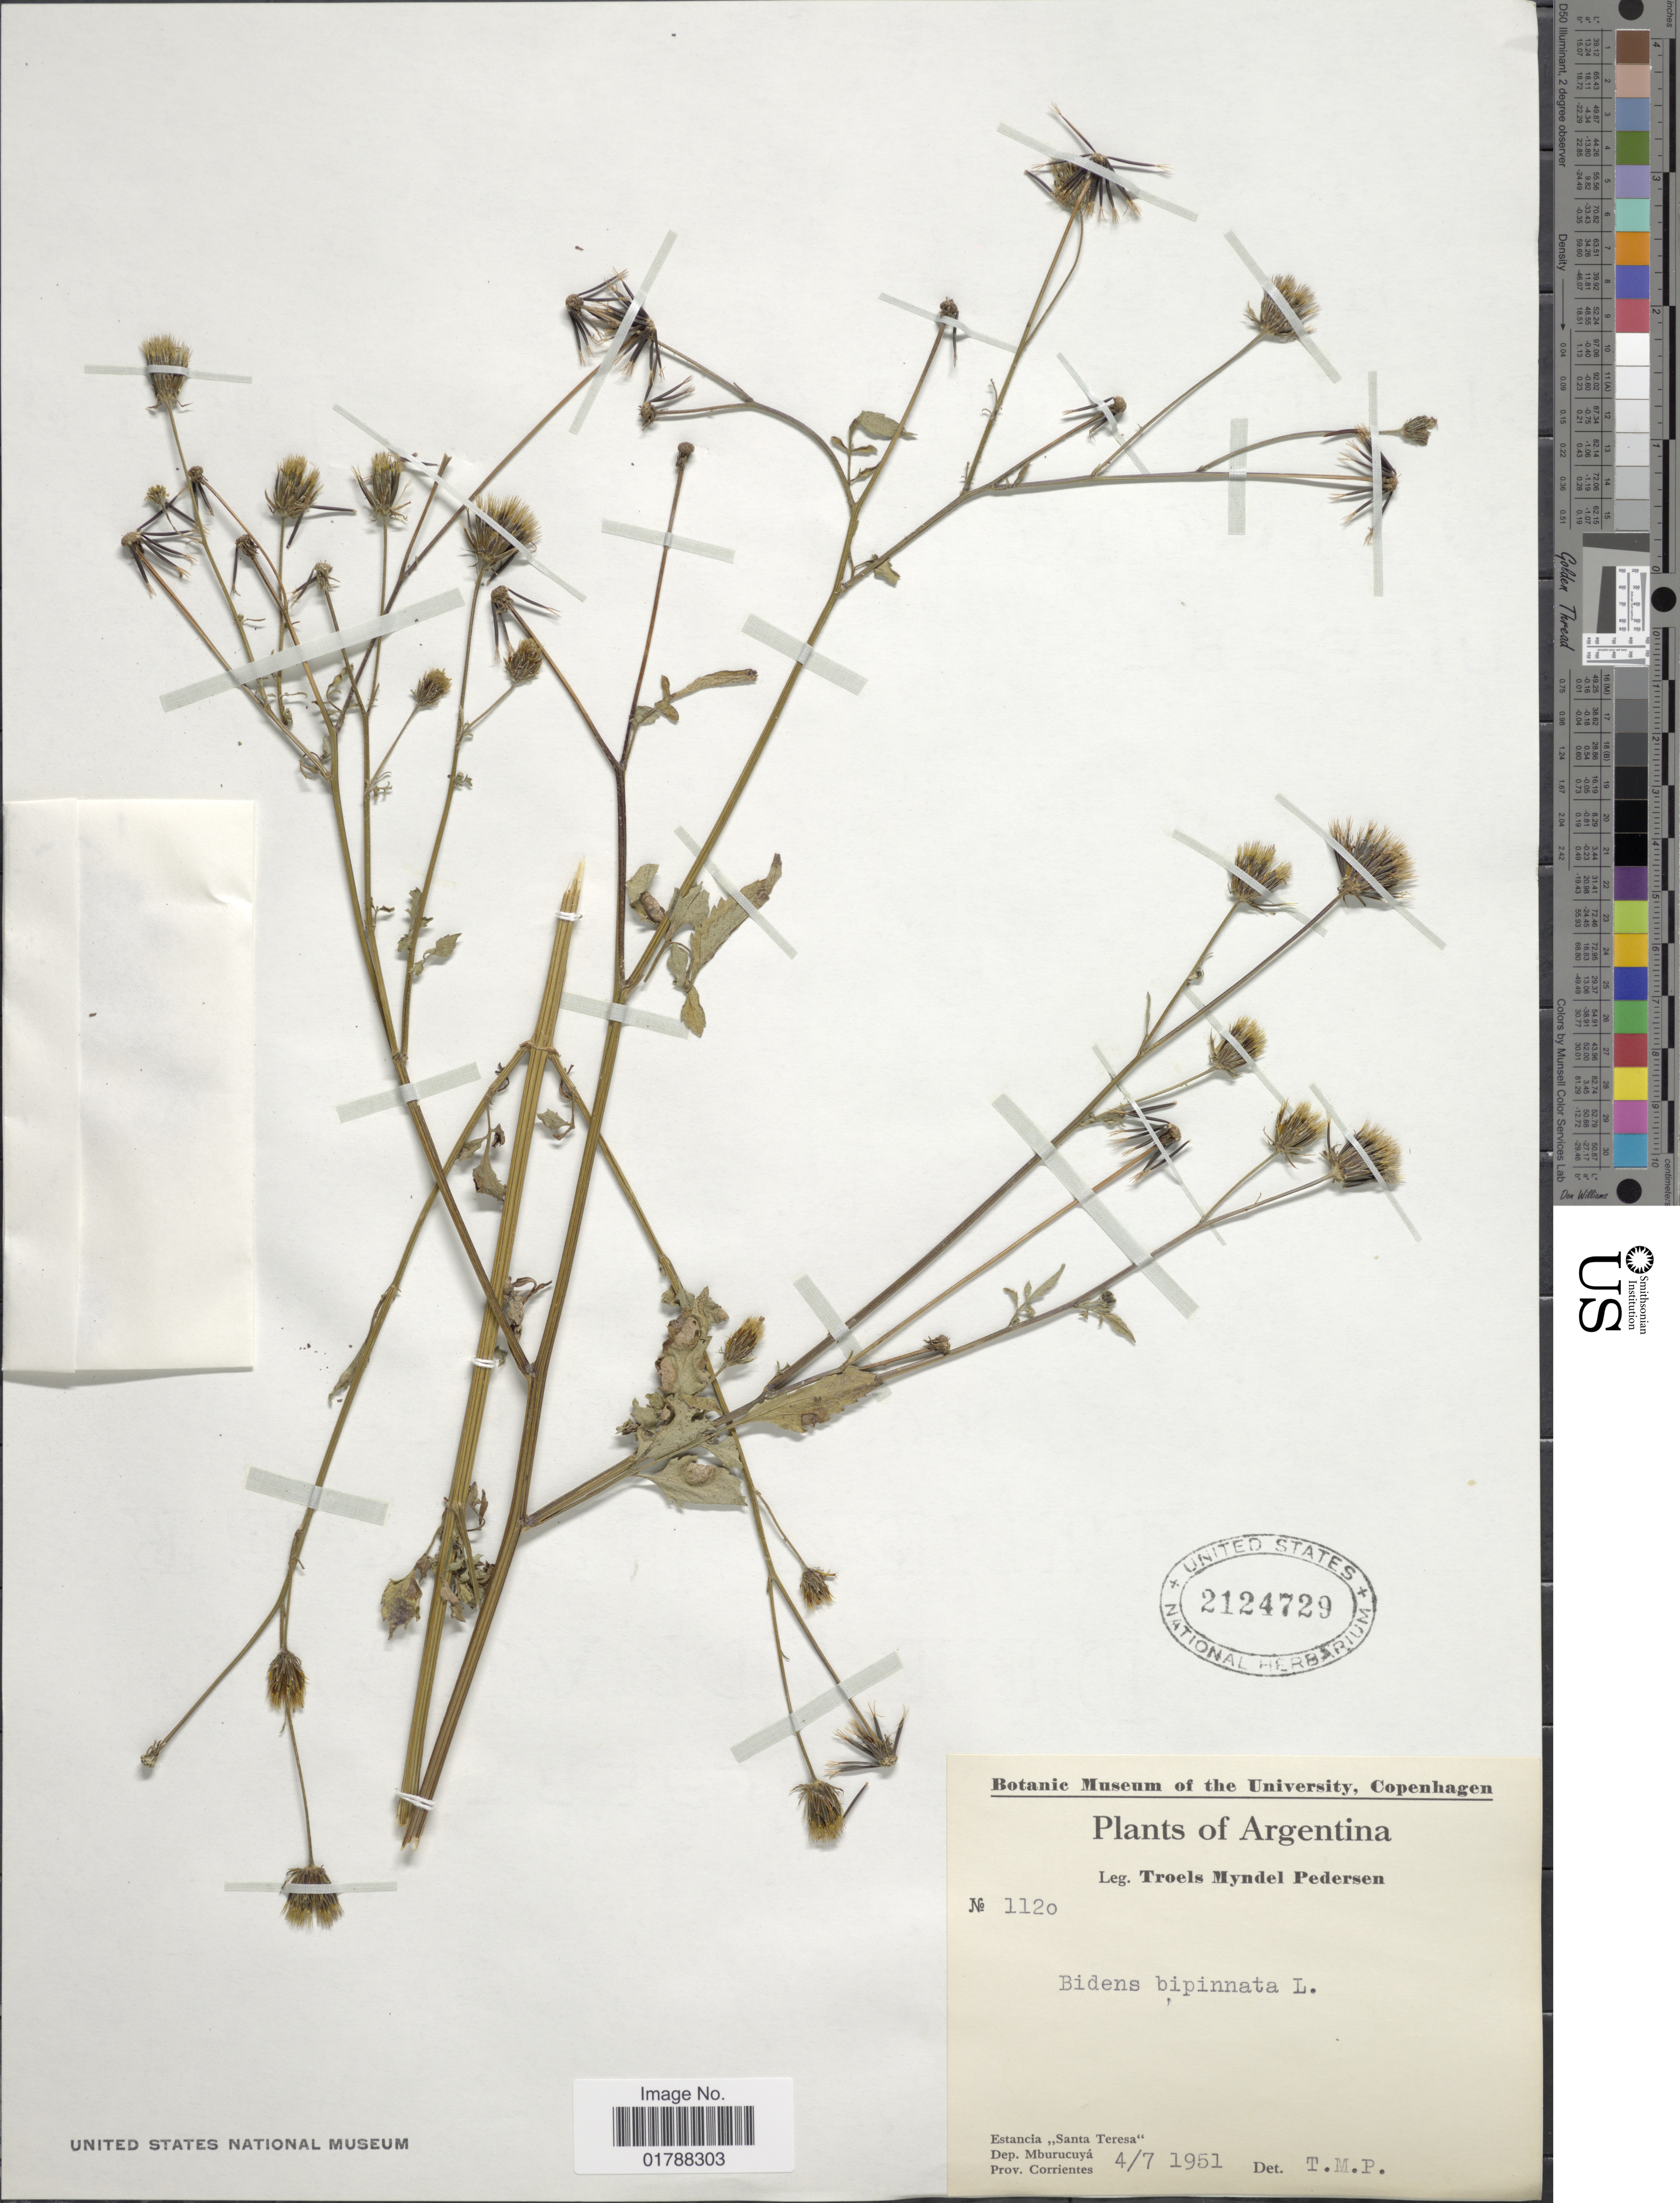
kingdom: Plantae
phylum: Tracheophyta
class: Magnoliopsida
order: Asterales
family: Asteraceae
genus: Bidens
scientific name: Bidens bipinnatifida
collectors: T. Pederson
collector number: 1120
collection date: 1951-07-04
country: Argentina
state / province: Corrientes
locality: Estancia Santa Teresa. Dep. Mburucuyá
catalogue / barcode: US 2124729